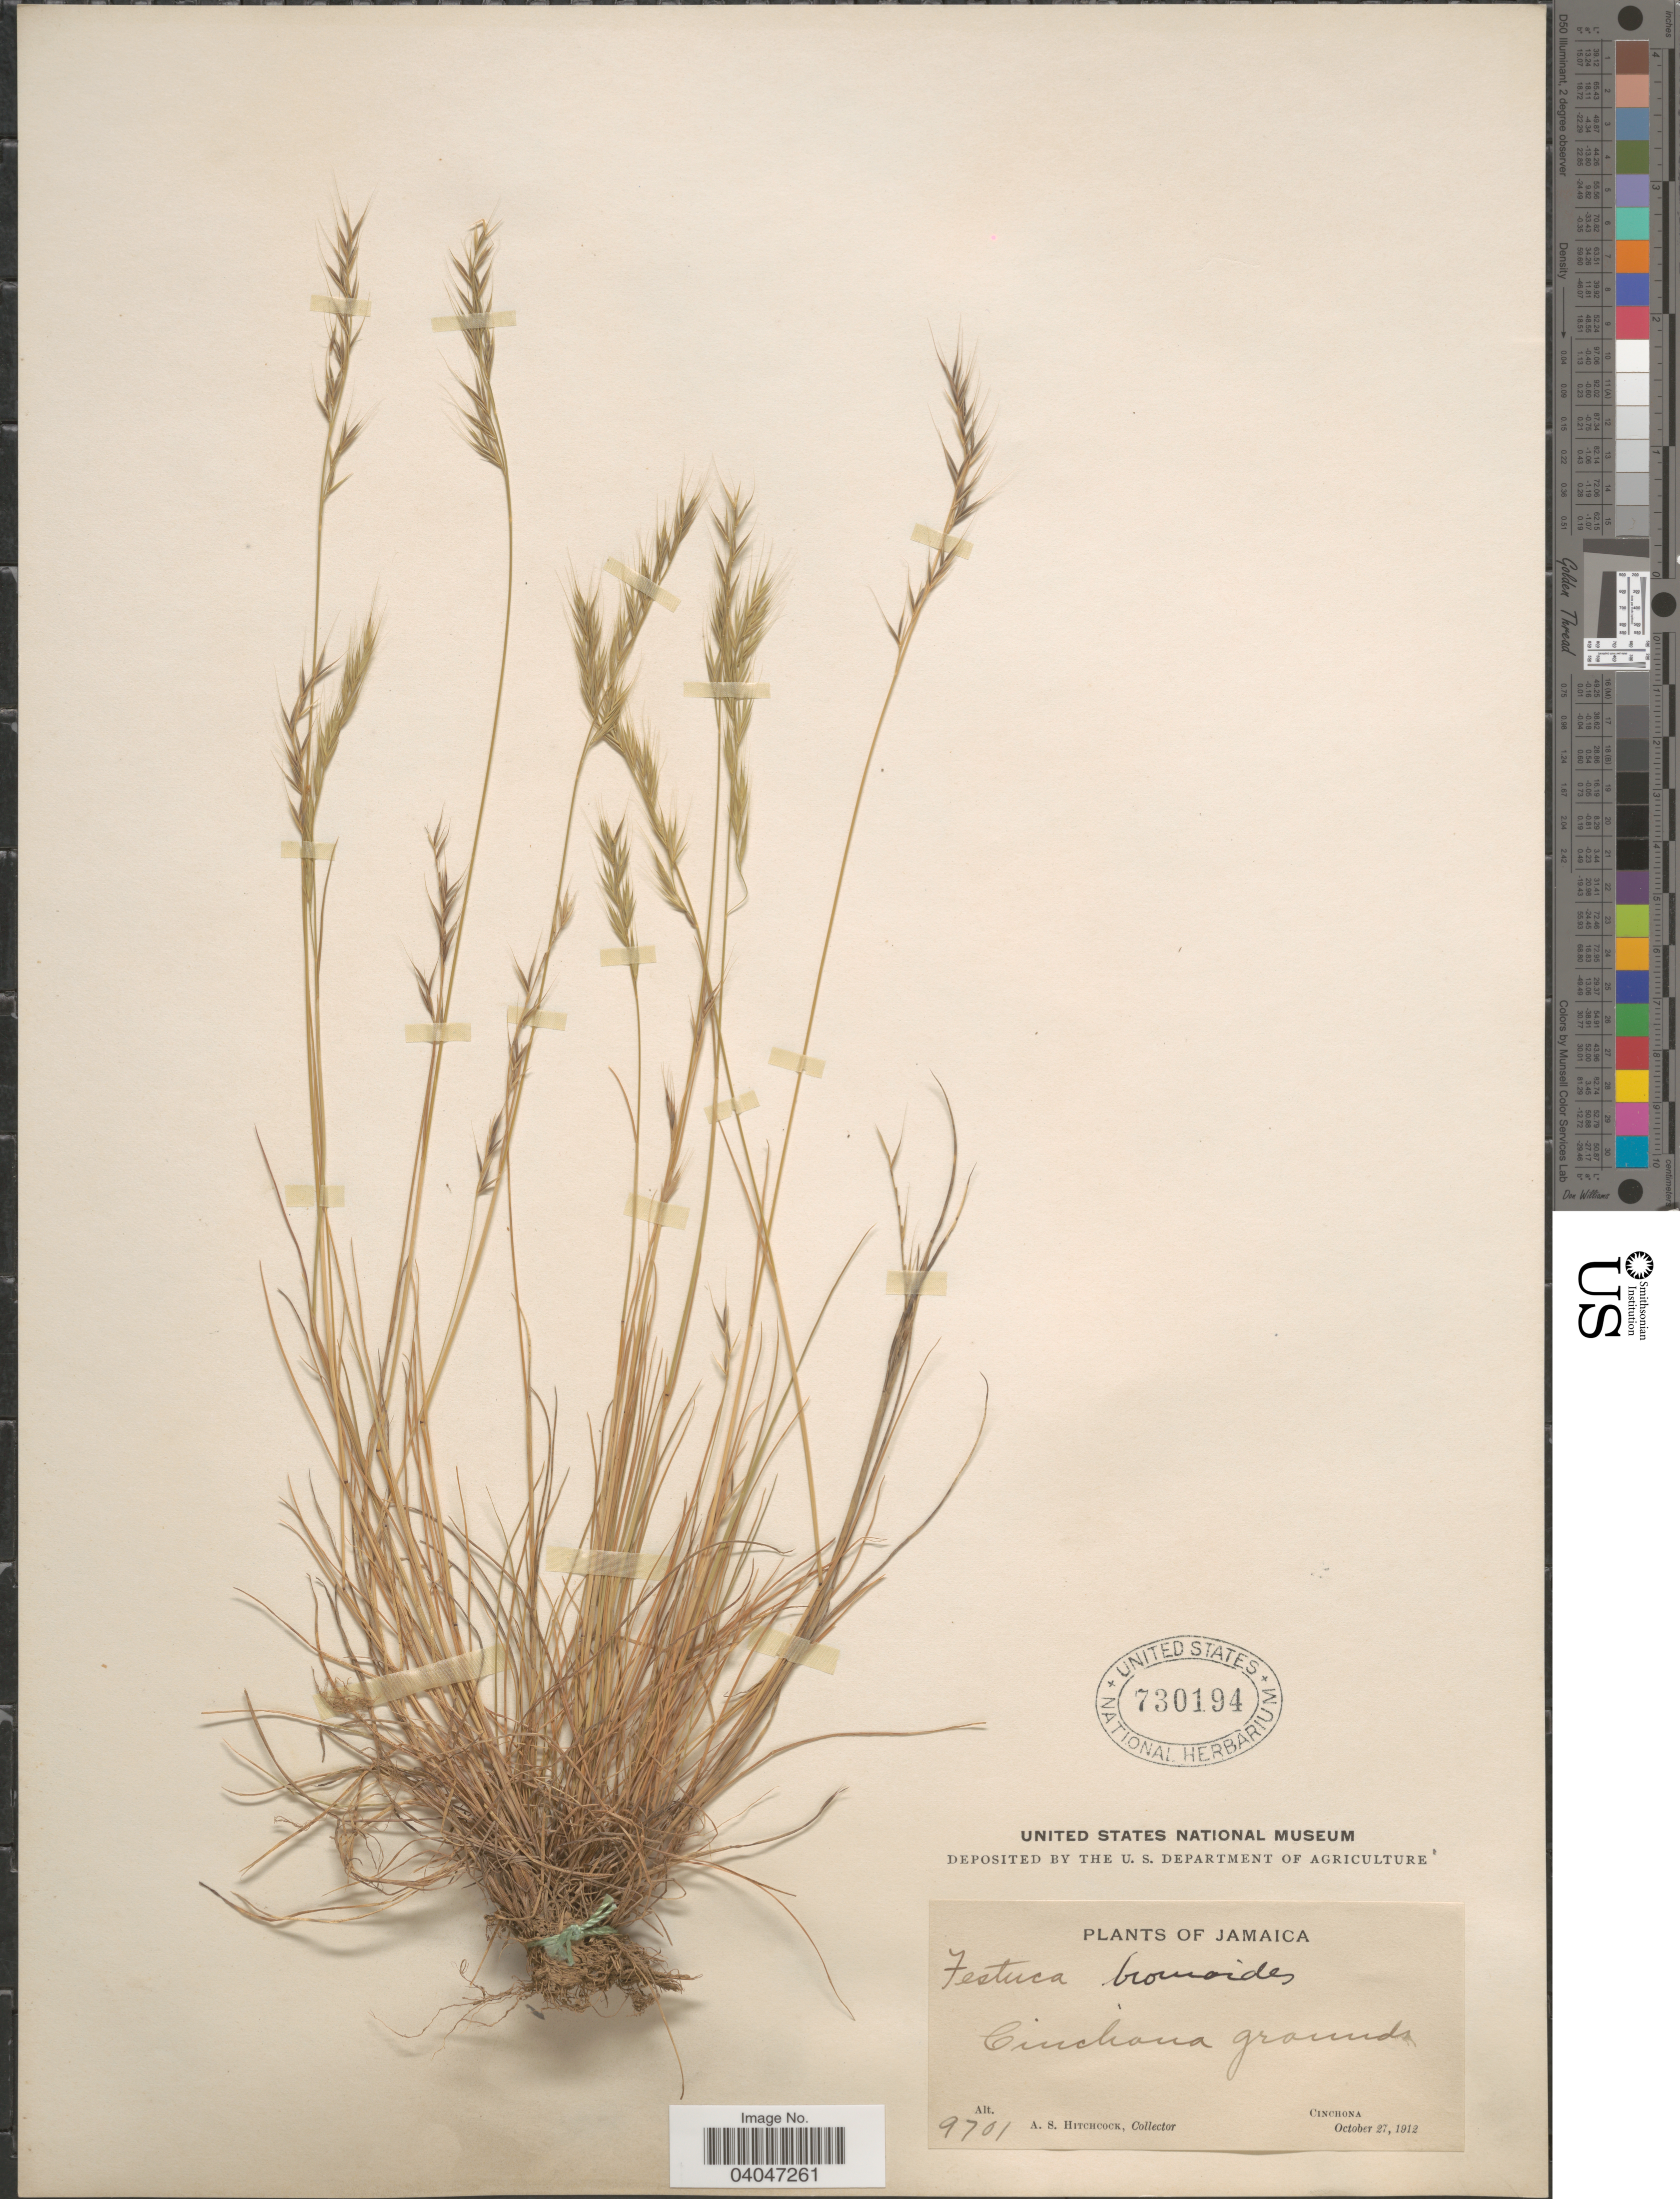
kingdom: Plantae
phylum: Tracheophyta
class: Liliopsida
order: Poales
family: Poaceae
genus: Festuca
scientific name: Festuca bromoides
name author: L.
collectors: A. S. Hitchcock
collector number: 9701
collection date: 1912-10-27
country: Jamaica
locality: Cinchona grounds. Cinchona.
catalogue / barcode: US 730194